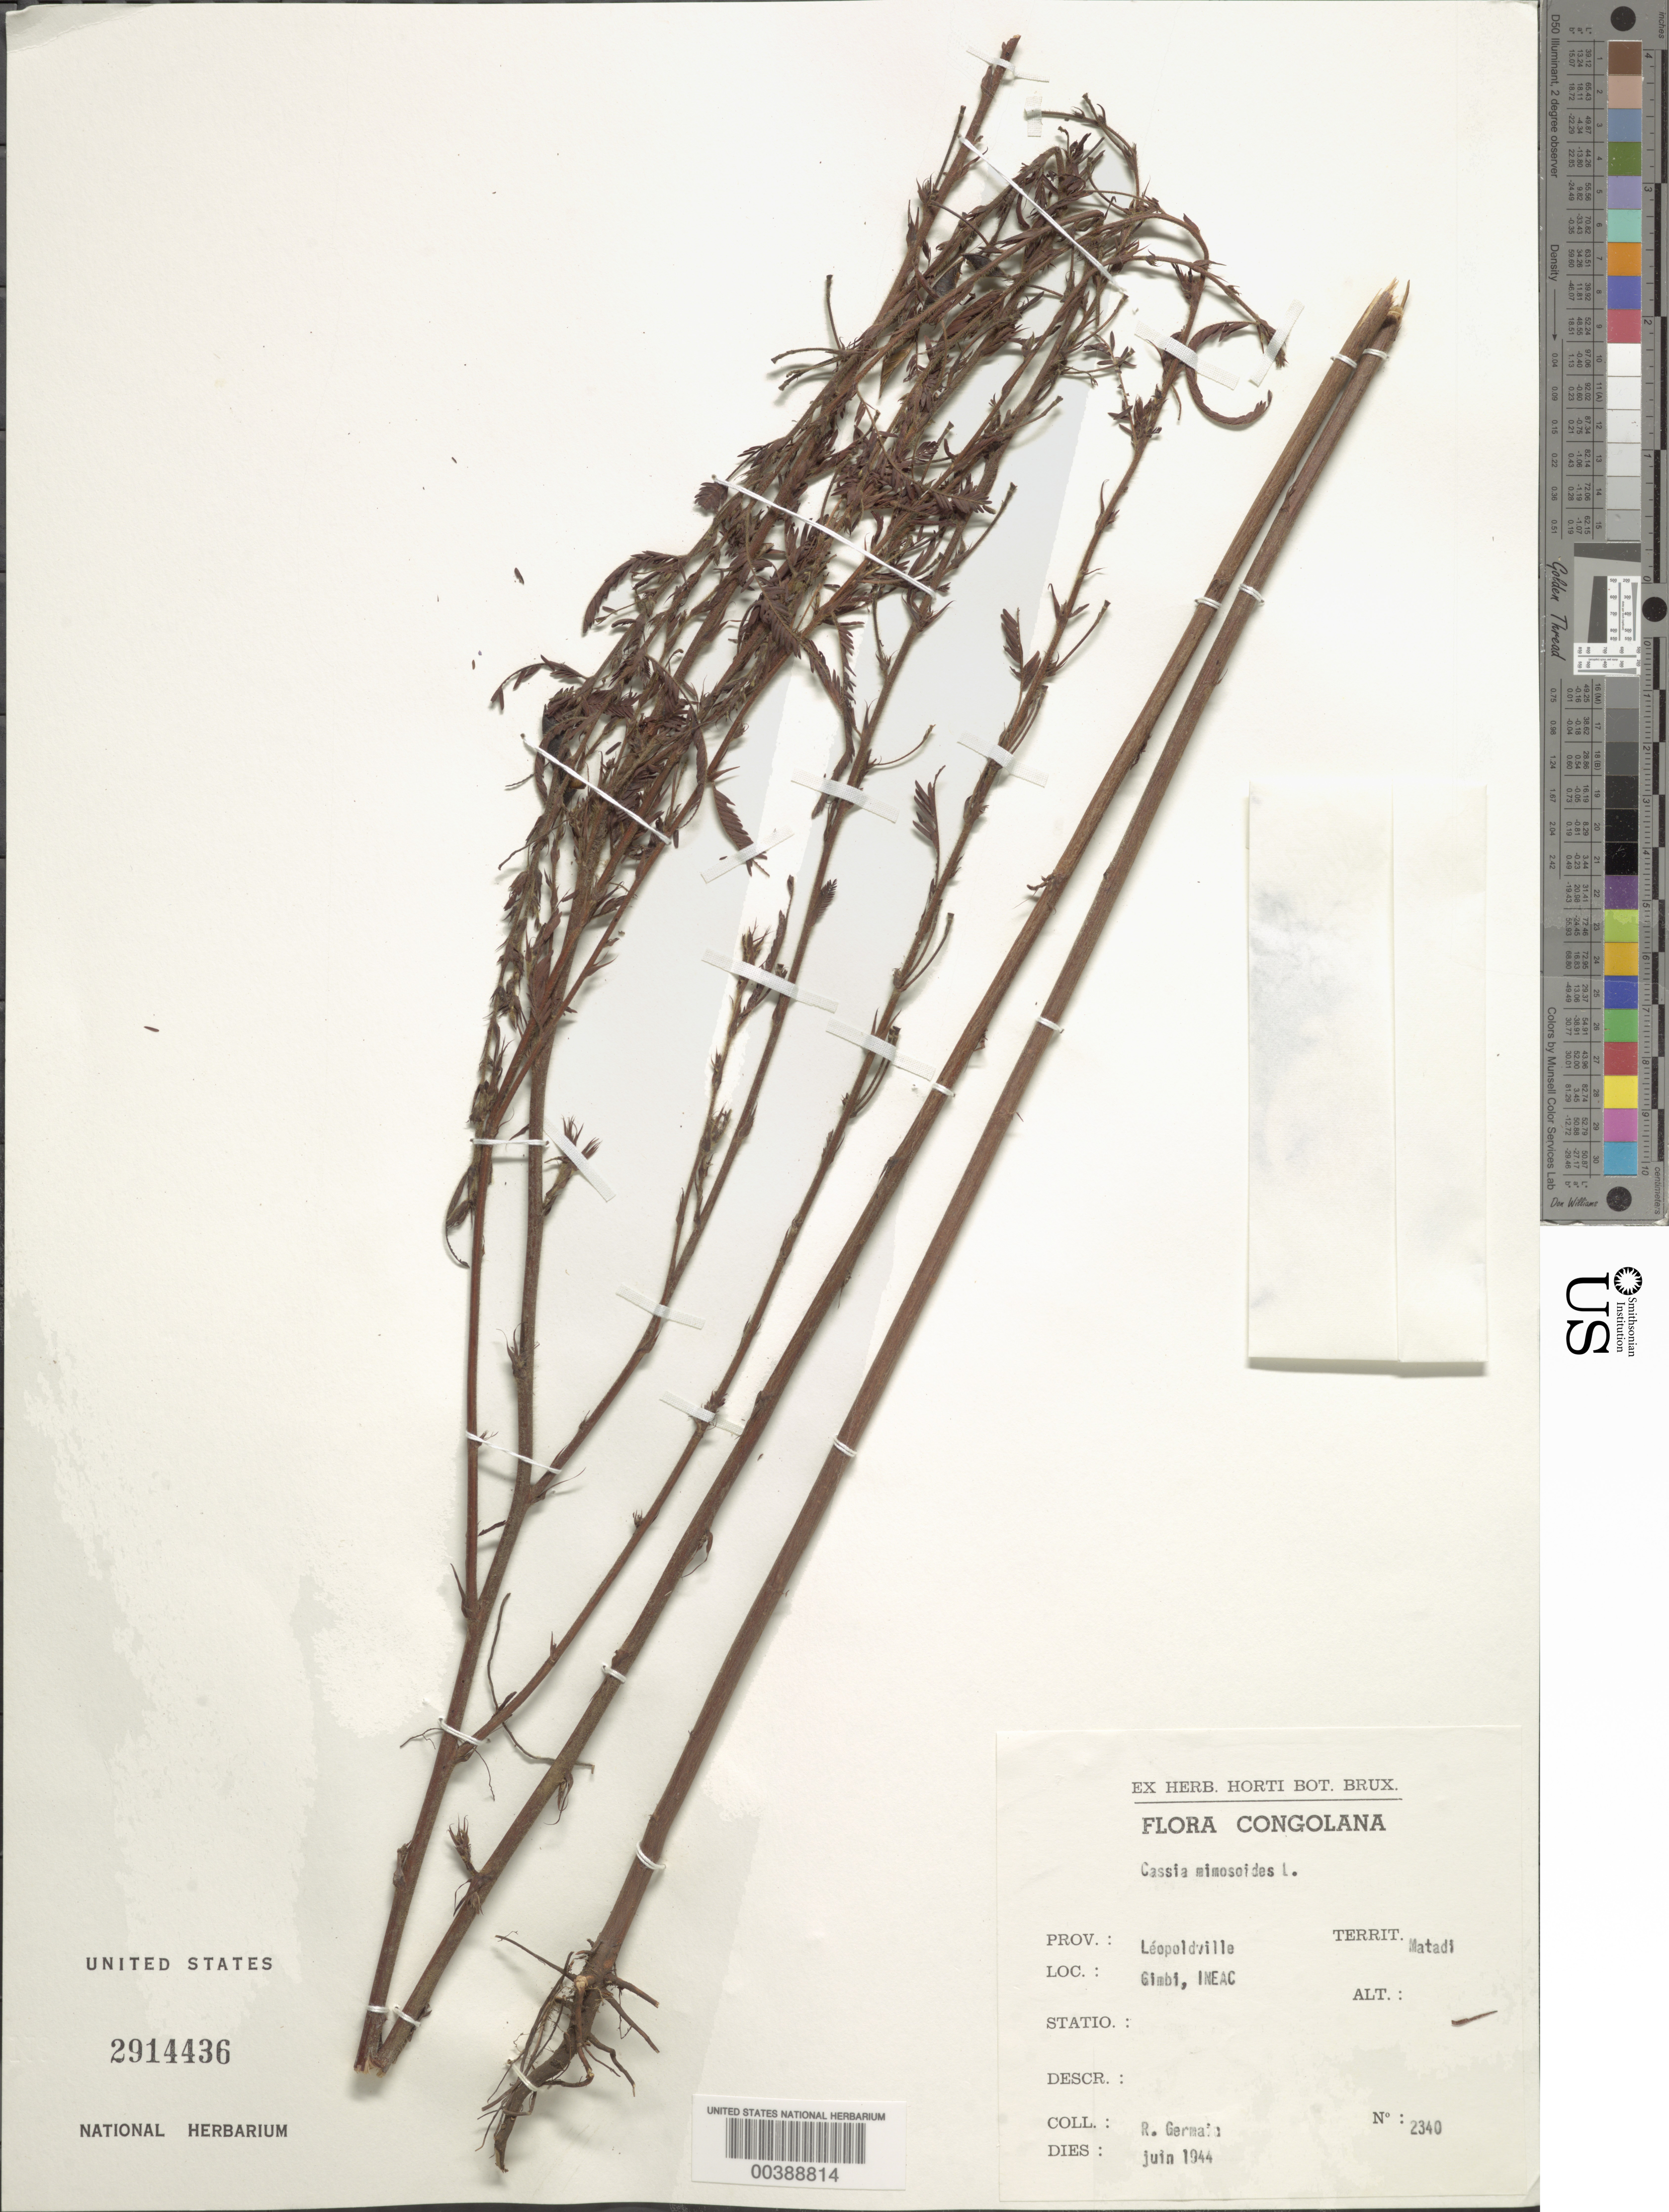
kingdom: Plantae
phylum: Tracheophyta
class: Magnoliopsida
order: Fabales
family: Fabaceae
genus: Chamaecrista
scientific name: Chamaecrista mimosoides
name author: (L.) Greene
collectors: R. Germain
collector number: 2340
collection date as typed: Jun 1944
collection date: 1944-06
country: Congo, Democratic Republic of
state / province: Kinshasa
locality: Kinshasa; gimbi, ineac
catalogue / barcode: US 2914436